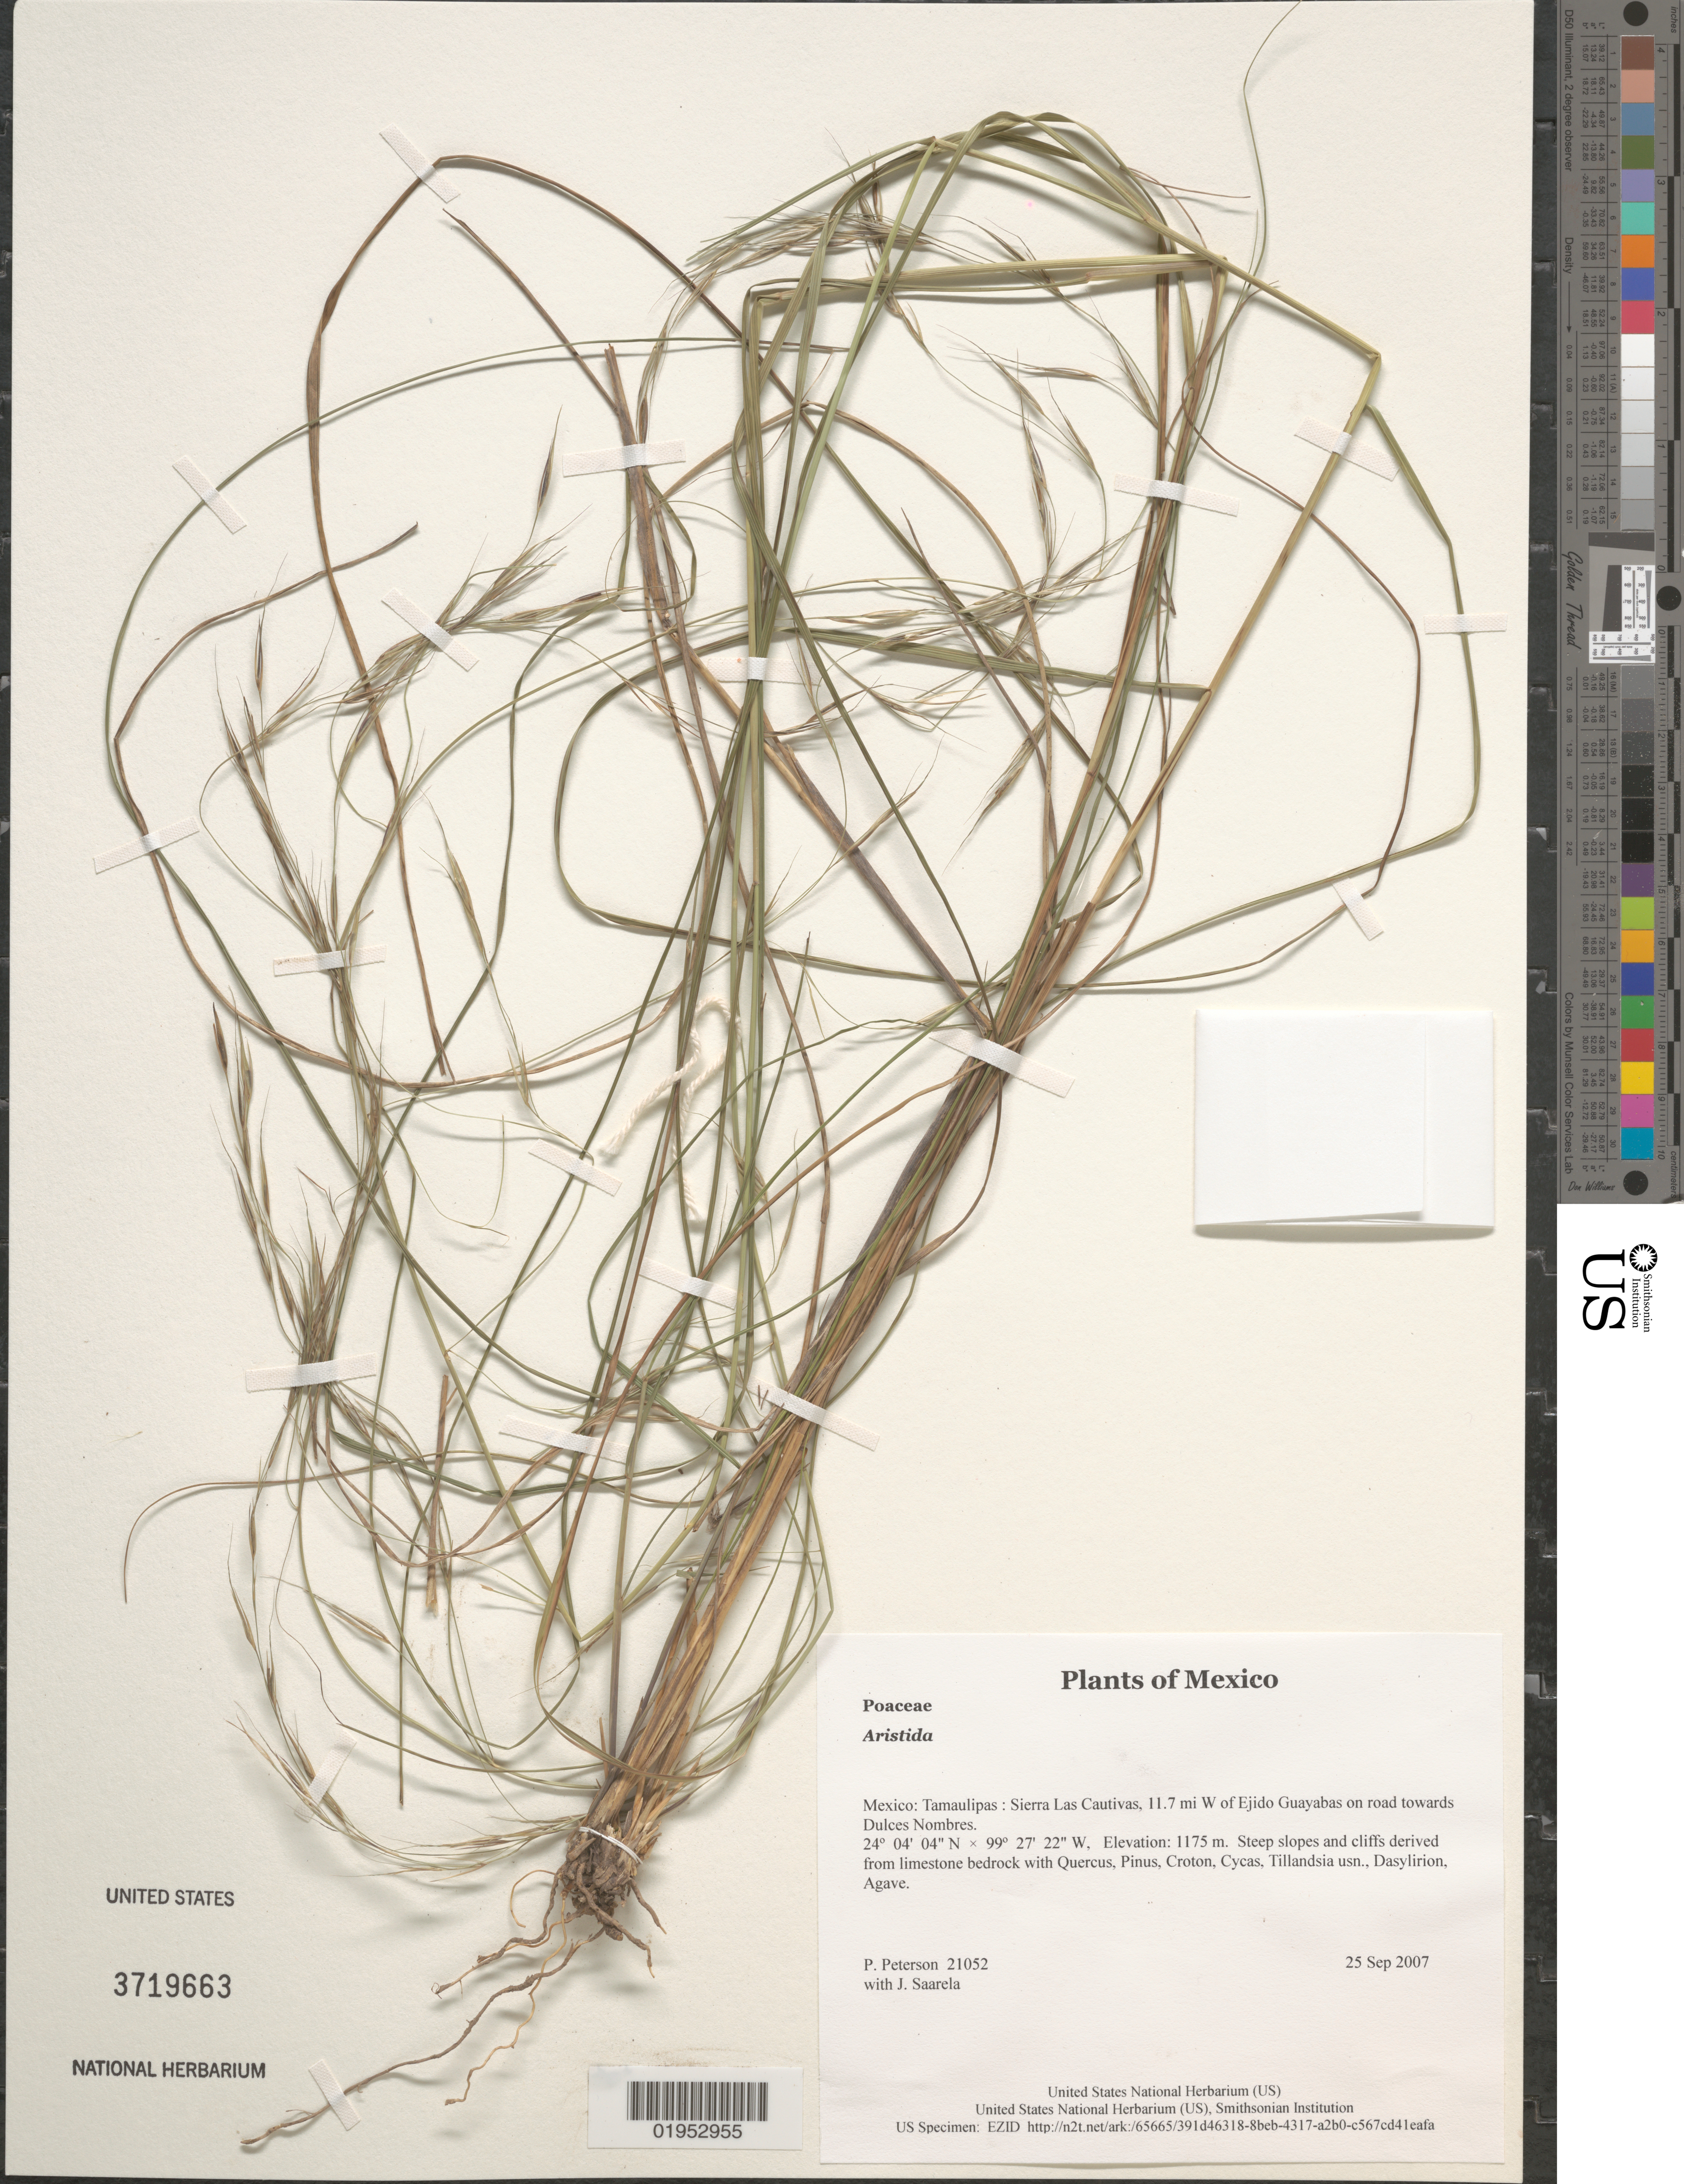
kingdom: Plantae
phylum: Tracheophyta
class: Liliopsida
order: Poales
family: Poaceae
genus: Aristida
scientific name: Aristida sp.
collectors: P. M. Peterson & J. Saarela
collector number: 21052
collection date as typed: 25 Sep 2007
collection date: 2007-09-25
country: Mexico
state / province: Tamaulipas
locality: Sierra Las Cautivas, 11.7 mi W of Ejido Guayabas on road towards Dulces Nombres.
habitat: Steep slopes and cliffs derived from limestone bedrock with Quercus, Pinus, Croton, Cycas, Tillandsia usn., Dasylirion, Agave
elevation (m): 1175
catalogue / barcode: US 3719663